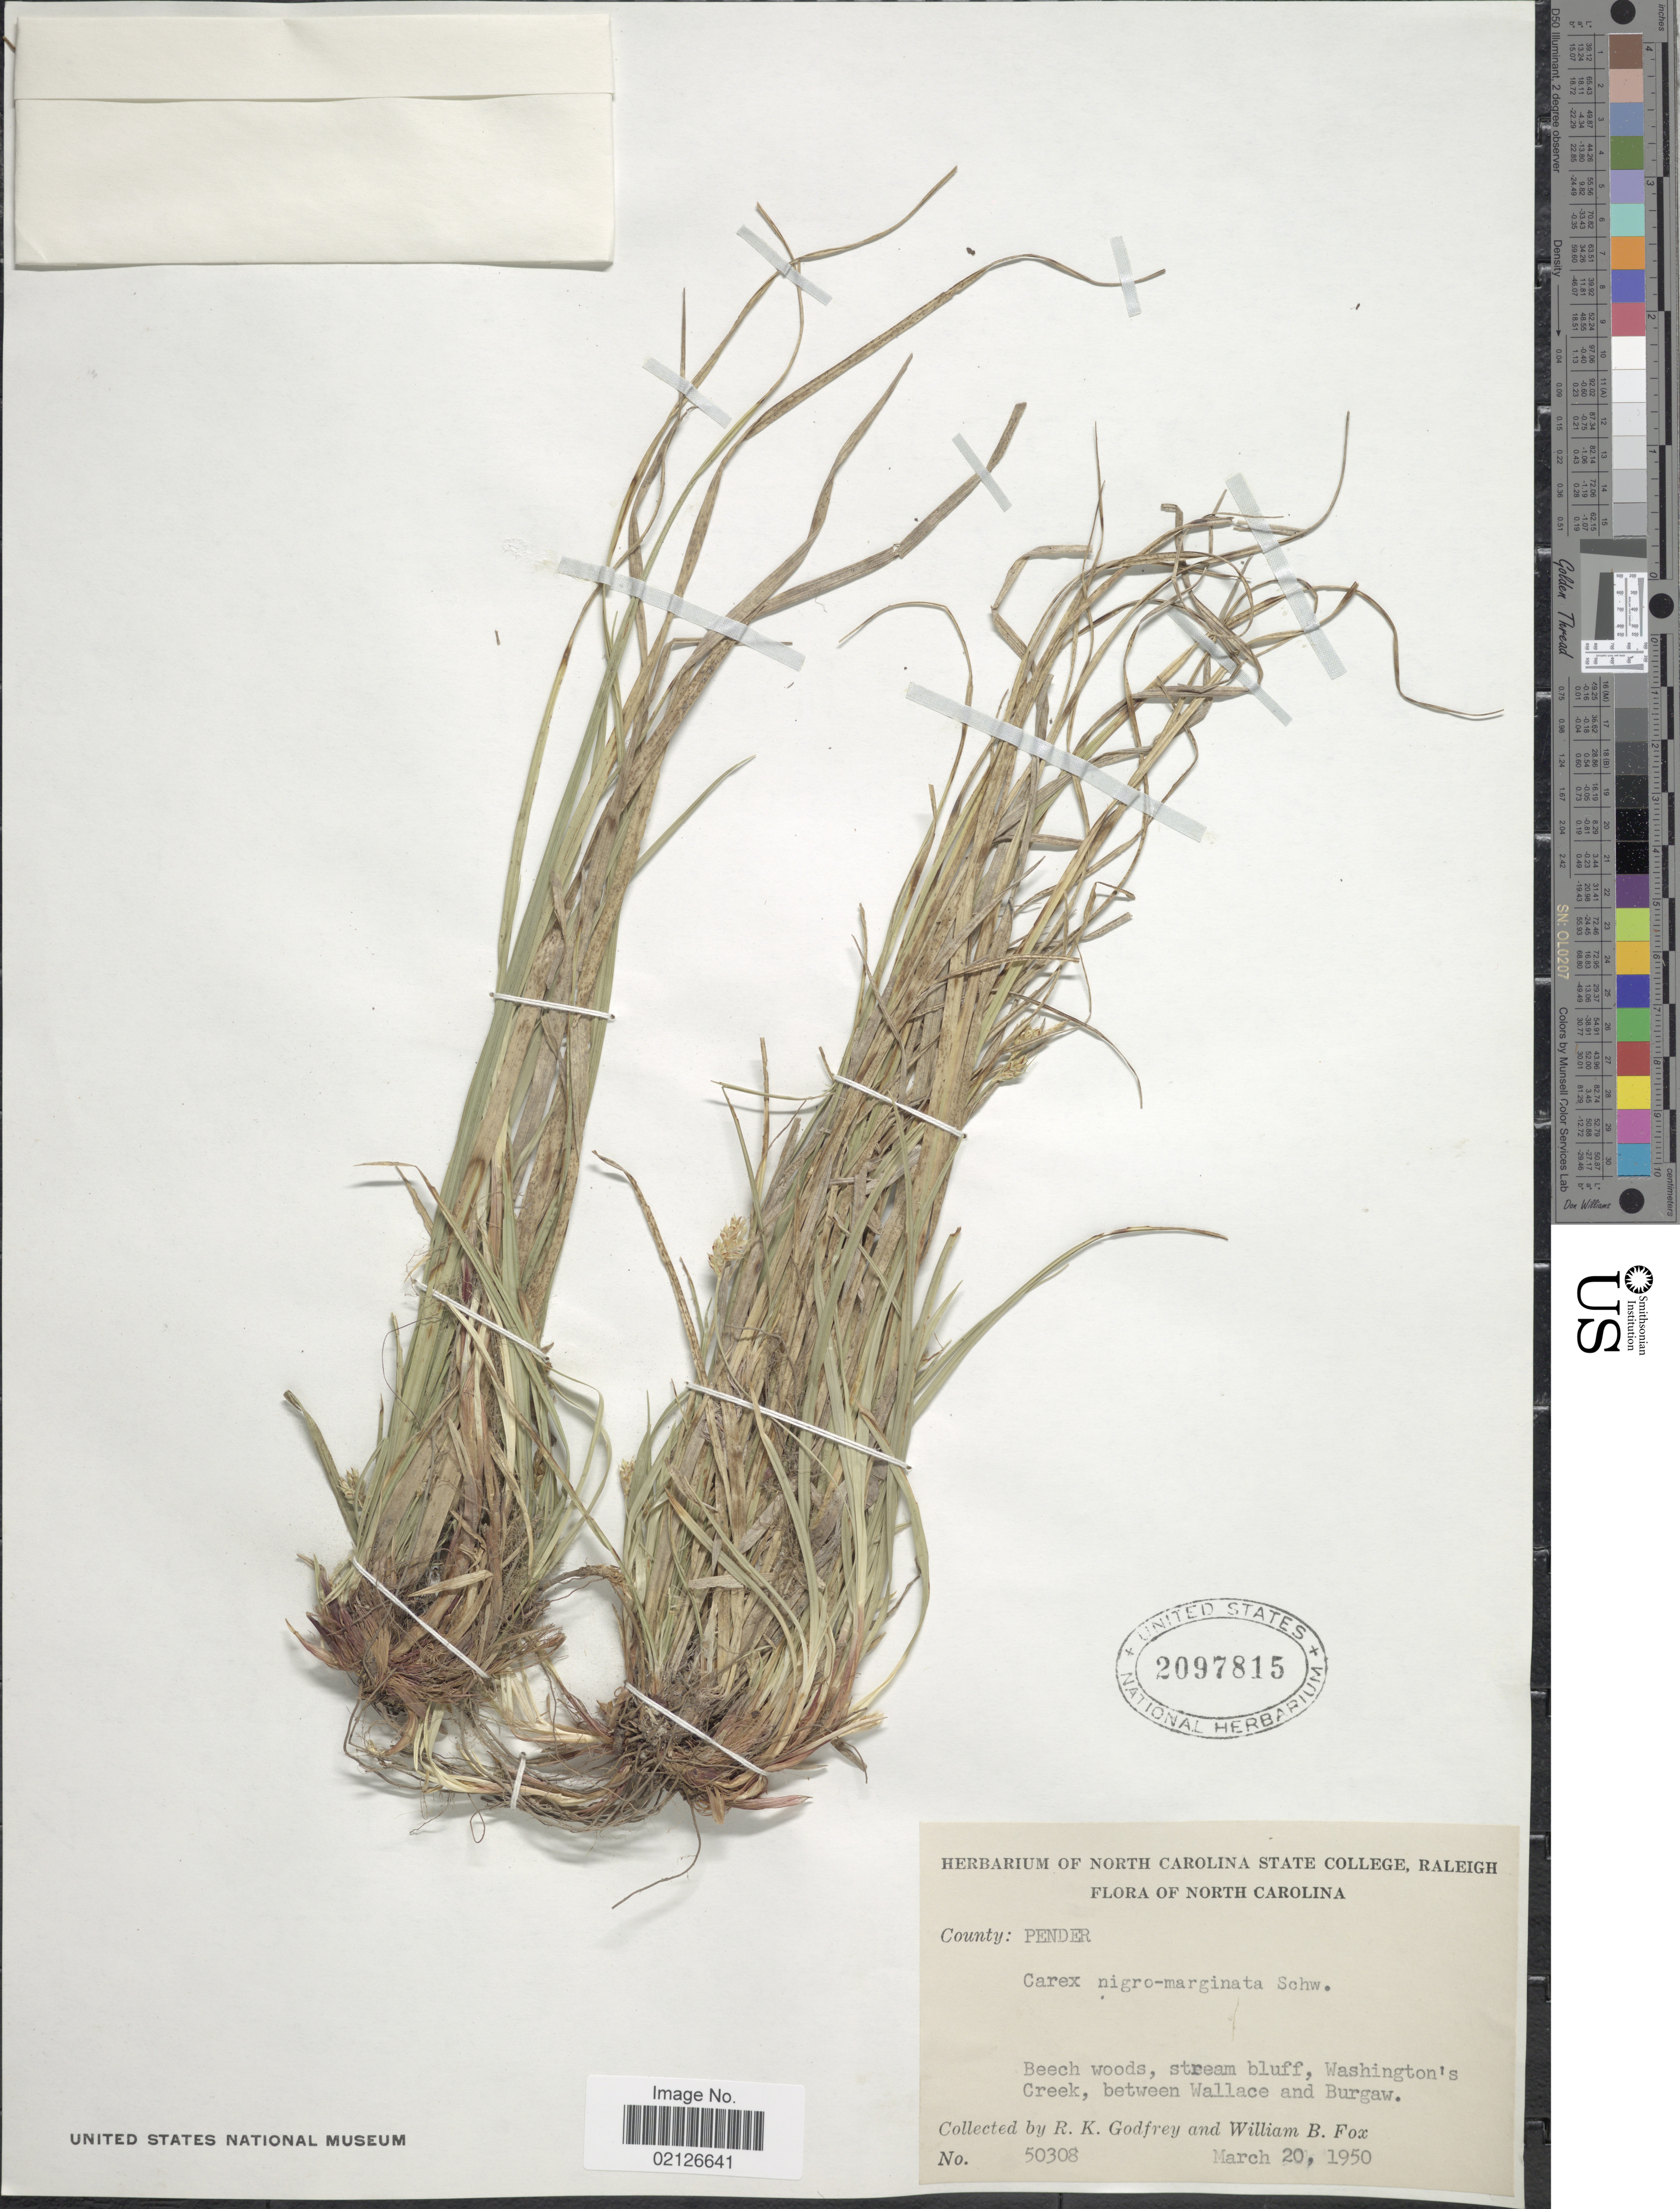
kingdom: Plantae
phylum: Tracheophyta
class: Liliopsida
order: Poales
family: Cyperaceae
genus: Carex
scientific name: Carex nigromarginata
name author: Schwein.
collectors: R. K. Godfrey & W. B. Fox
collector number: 50308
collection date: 1950-03-20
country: United States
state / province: North Carolina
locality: County: Pender, beech woods, Washington's Creek, between Wallace and Burgaw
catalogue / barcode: US 2097815